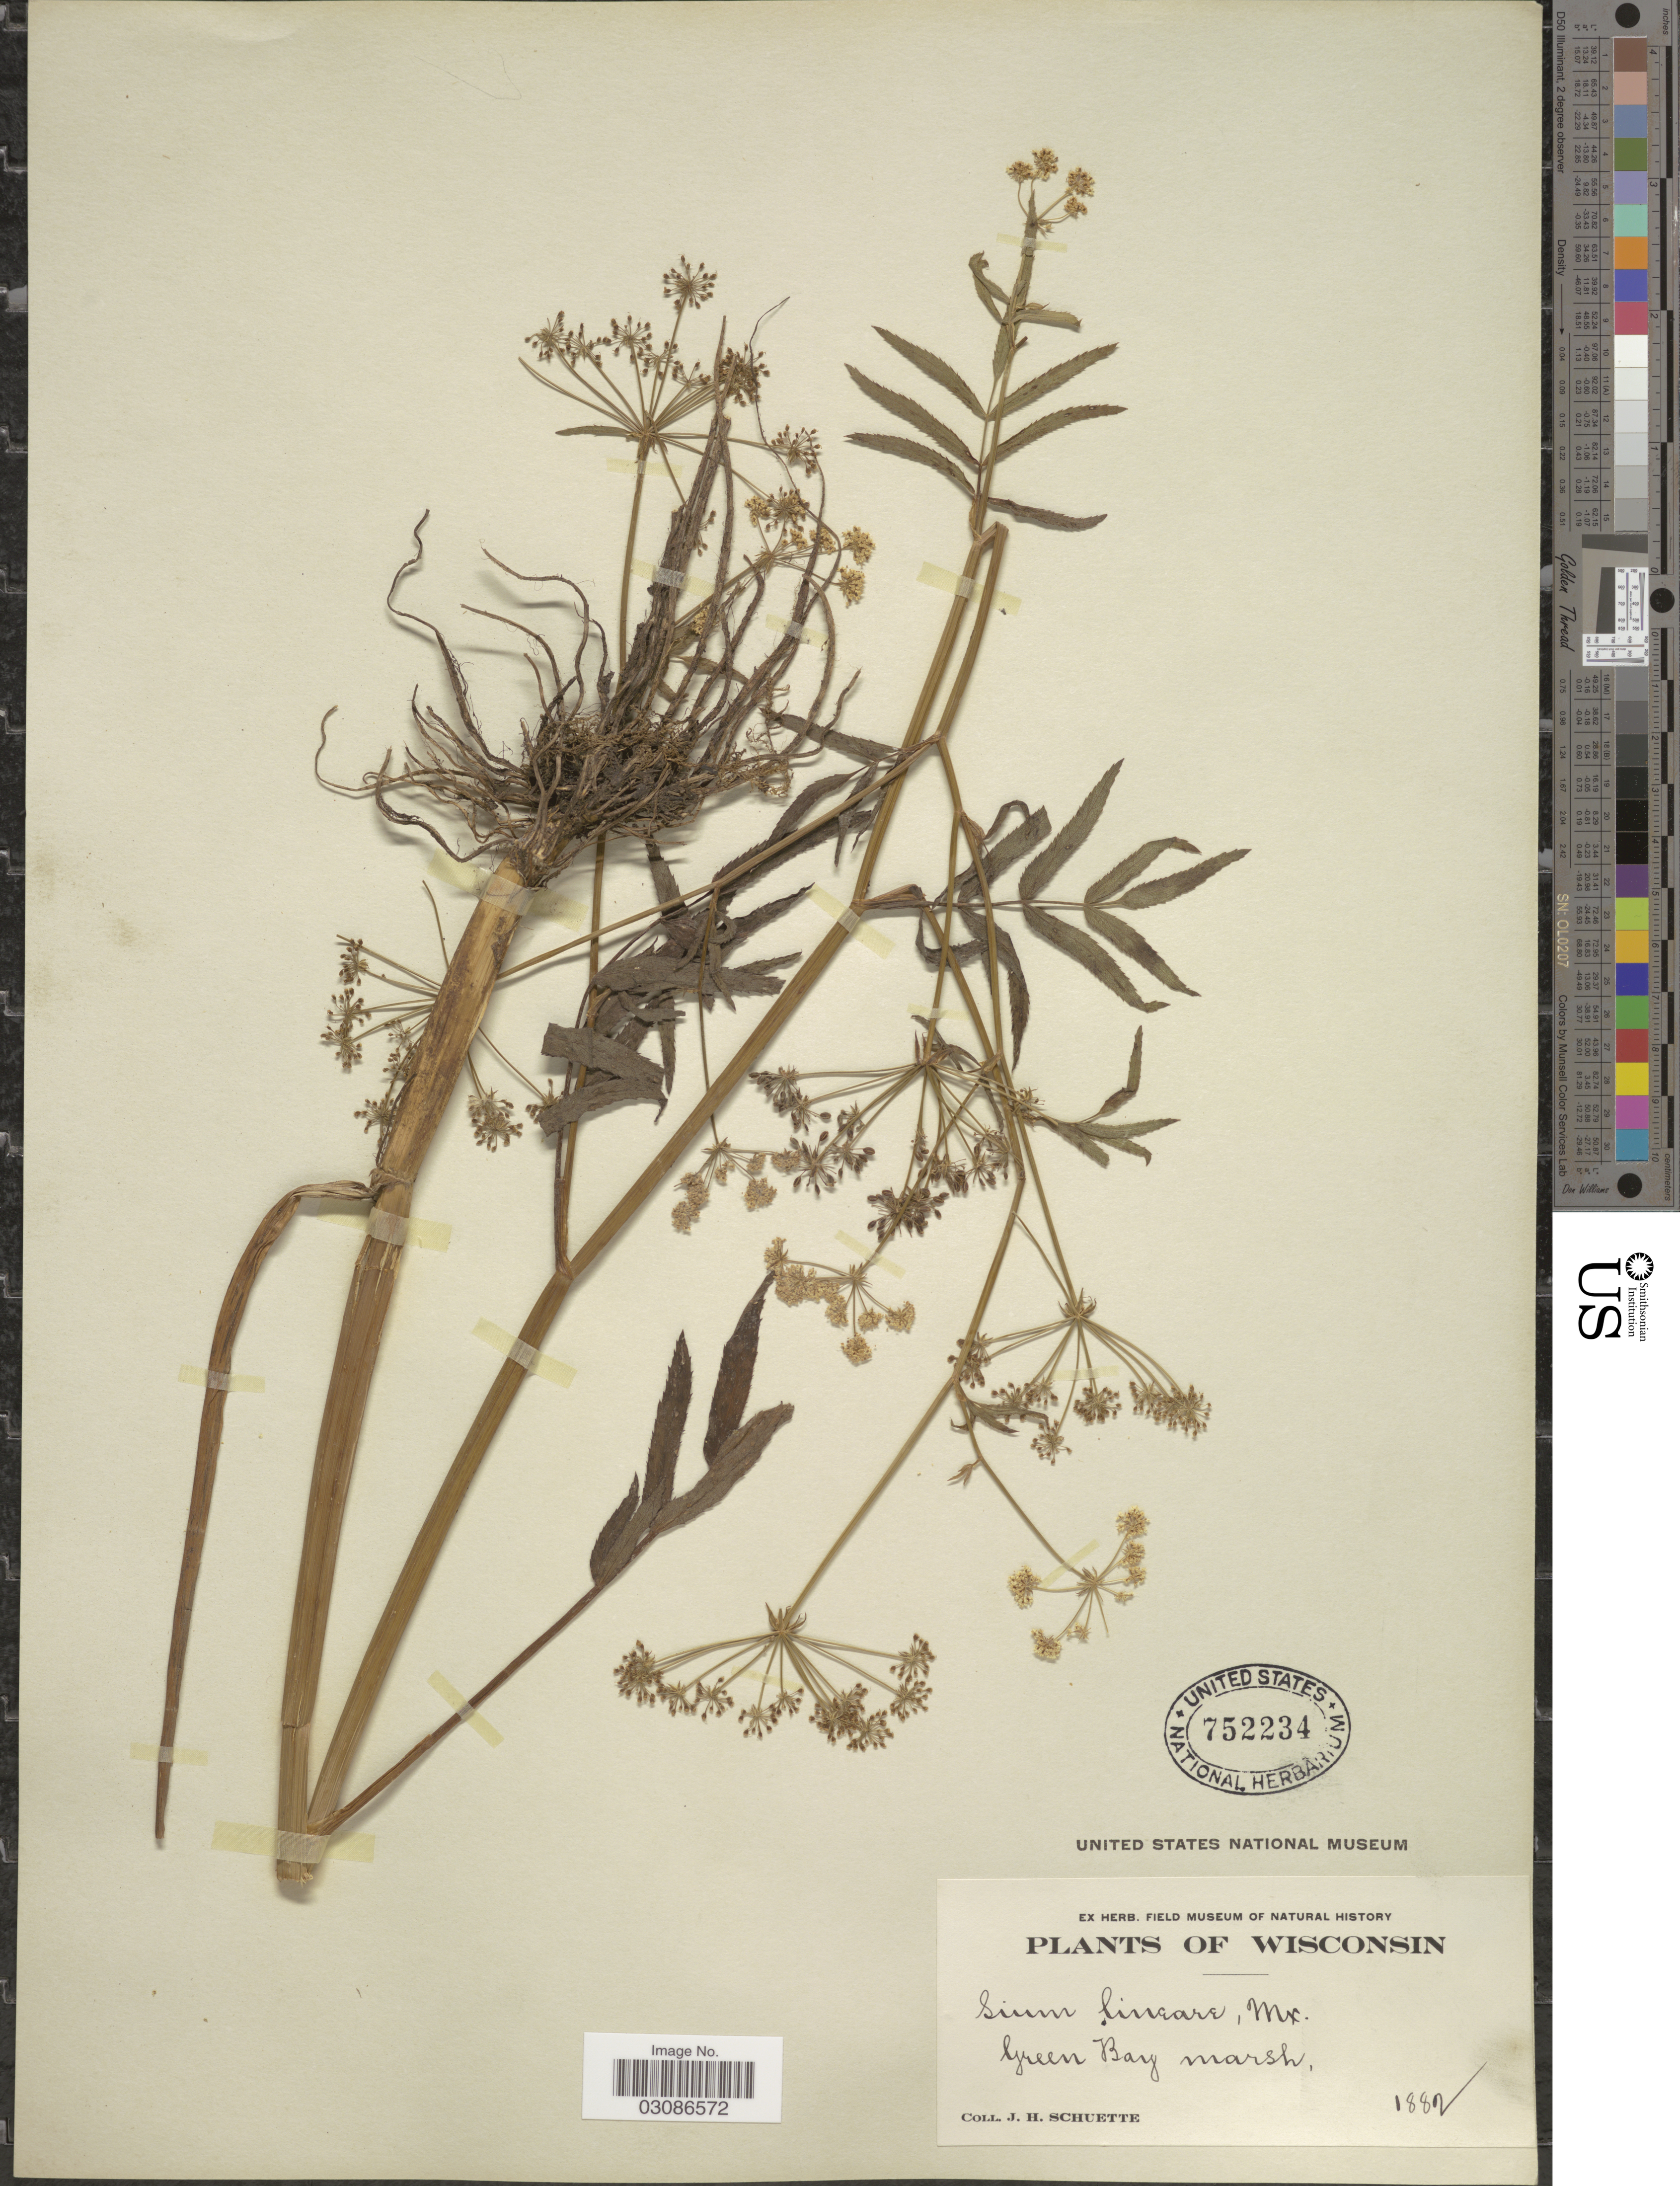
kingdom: Plantae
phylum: Tracheophyta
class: Magnoliopsida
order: Apiales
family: Apiaceae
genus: Sium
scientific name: Sium suave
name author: Walter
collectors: J. H. Schuette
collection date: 1882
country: United States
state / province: Wisconsin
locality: Green Bay marsh.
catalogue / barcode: US 752234